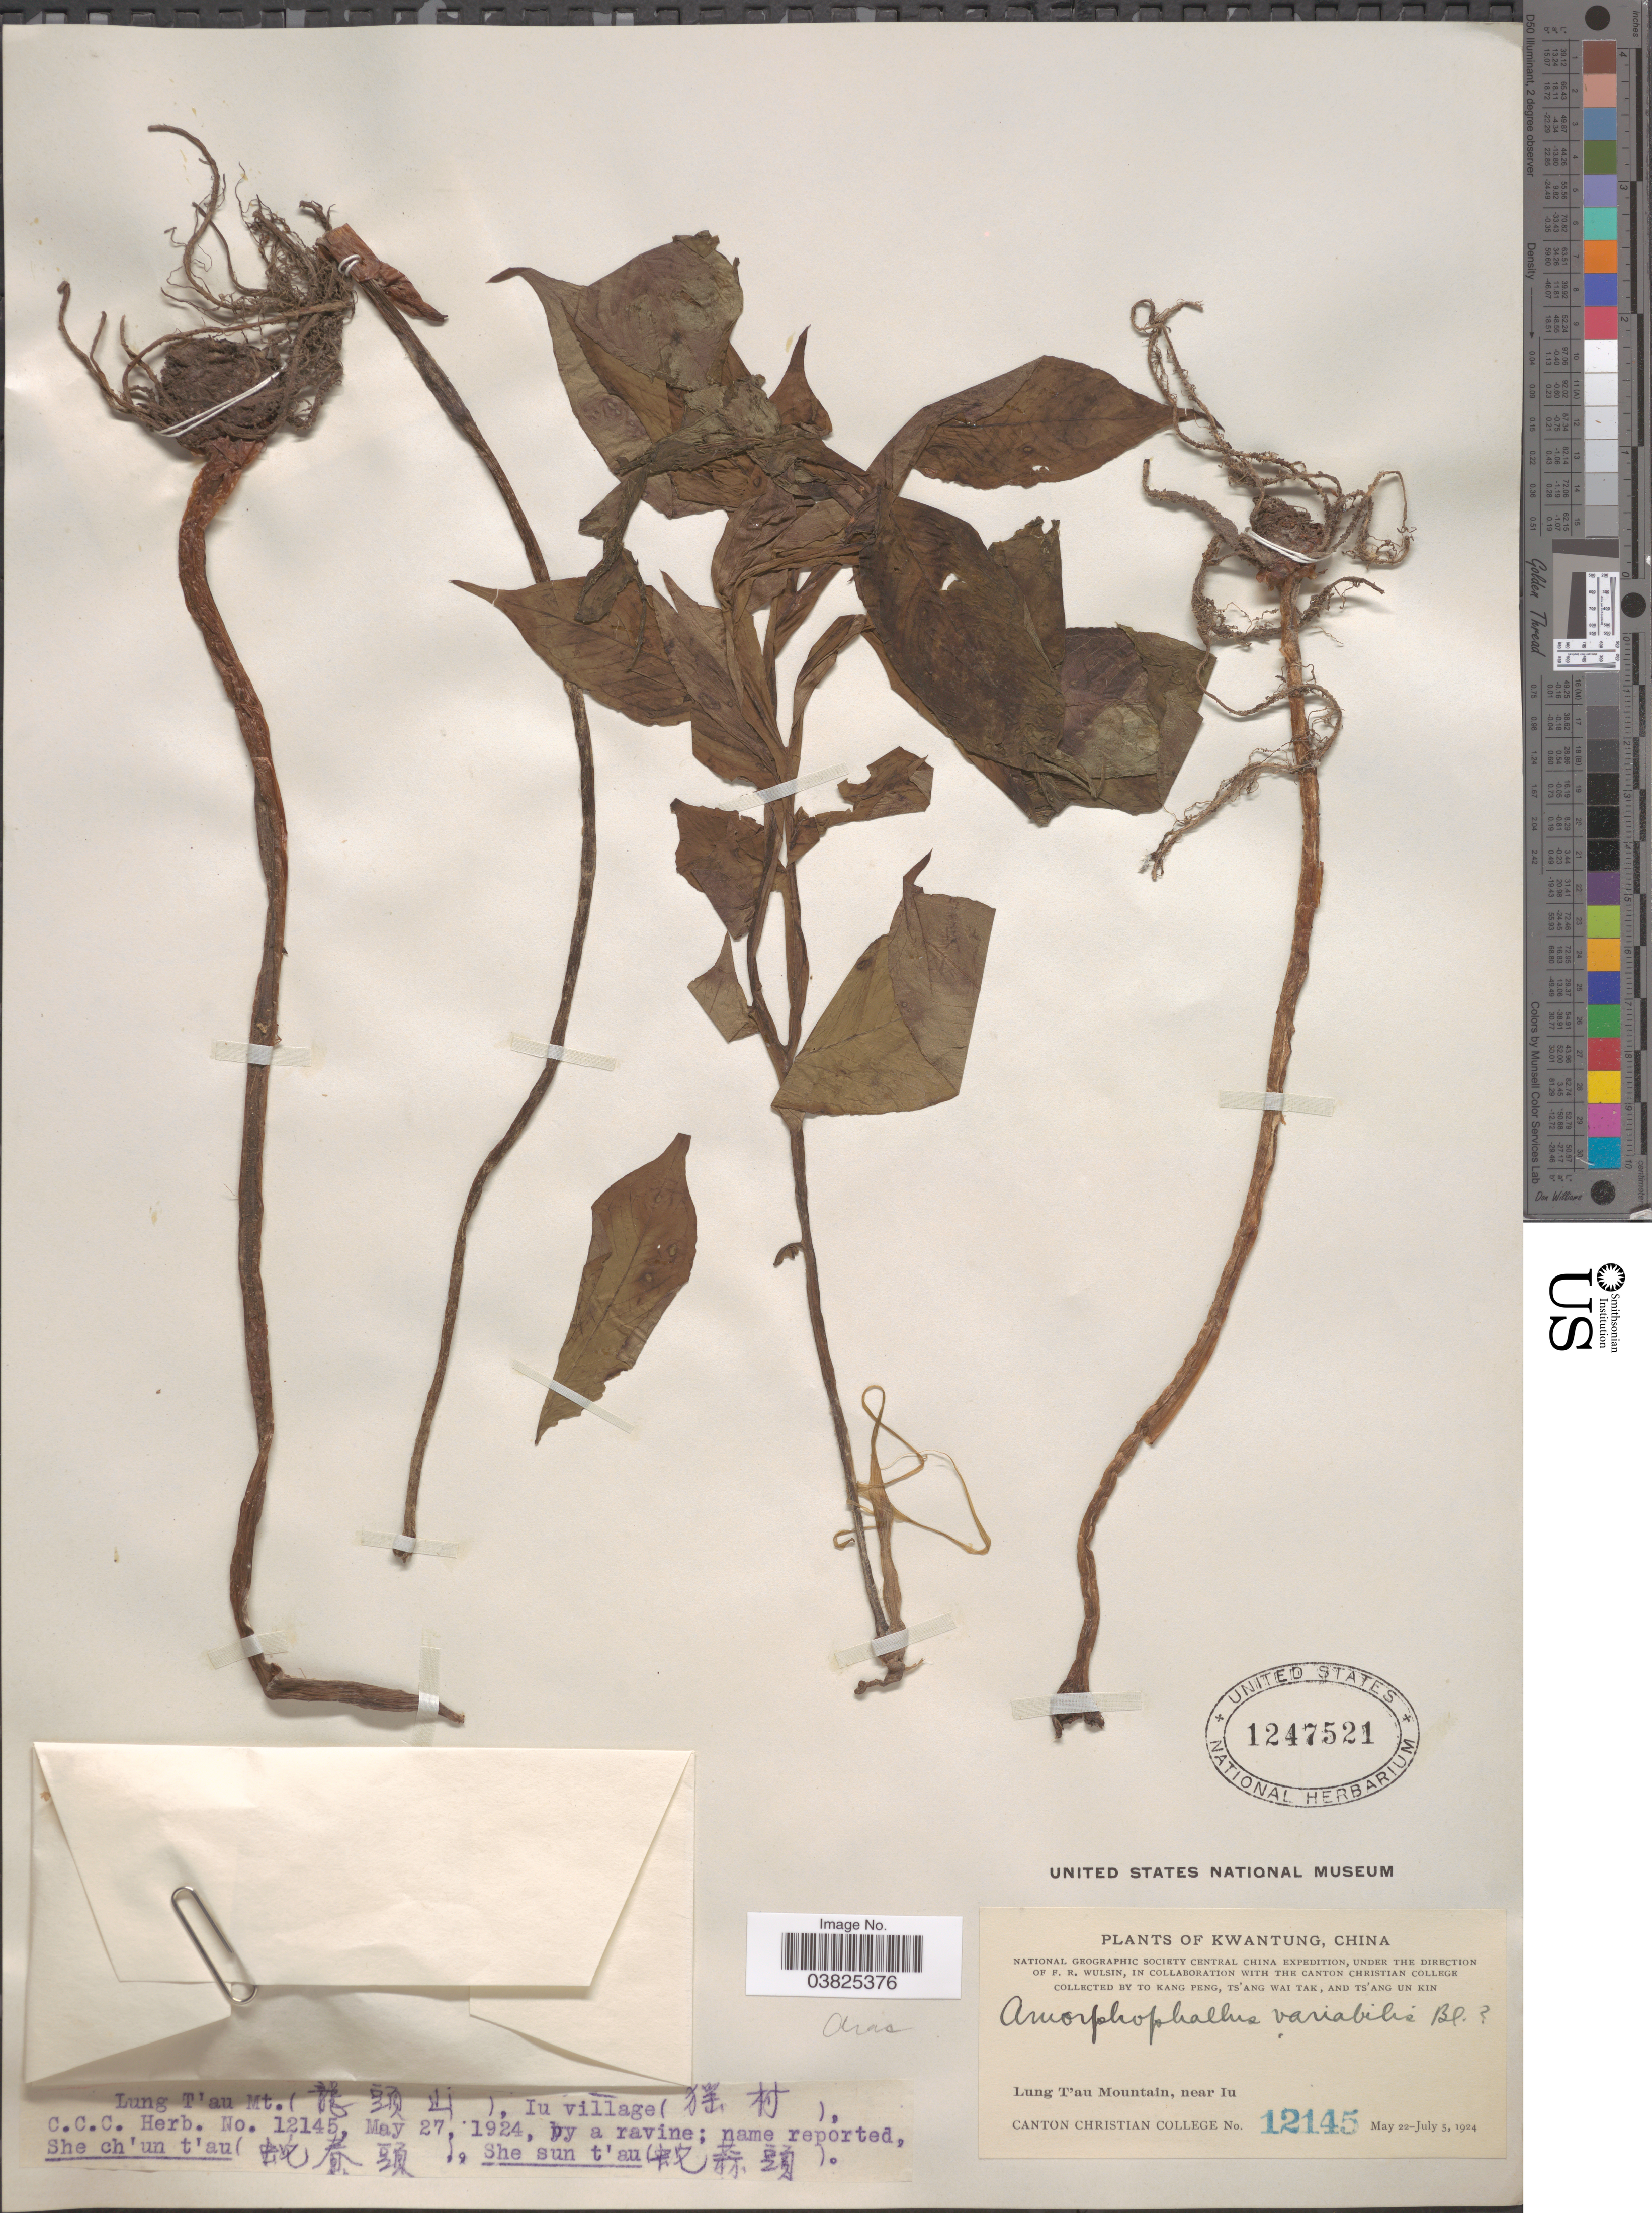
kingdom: Plantae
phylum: Tracheophyta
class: Liliopsida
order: Alismatales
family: Araceae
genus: Amorphophallus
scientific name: Amorphophallus variablis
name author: Blume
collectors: Kang Peng To, W. T. Tsang & Ts' Ang Un Kin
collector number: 12145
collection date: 1924-05-27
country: China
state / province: Guangdong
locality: Kwantung. Lung T'au Mountain (X), near Iu. Iu village (X).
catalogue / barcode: US 1247521